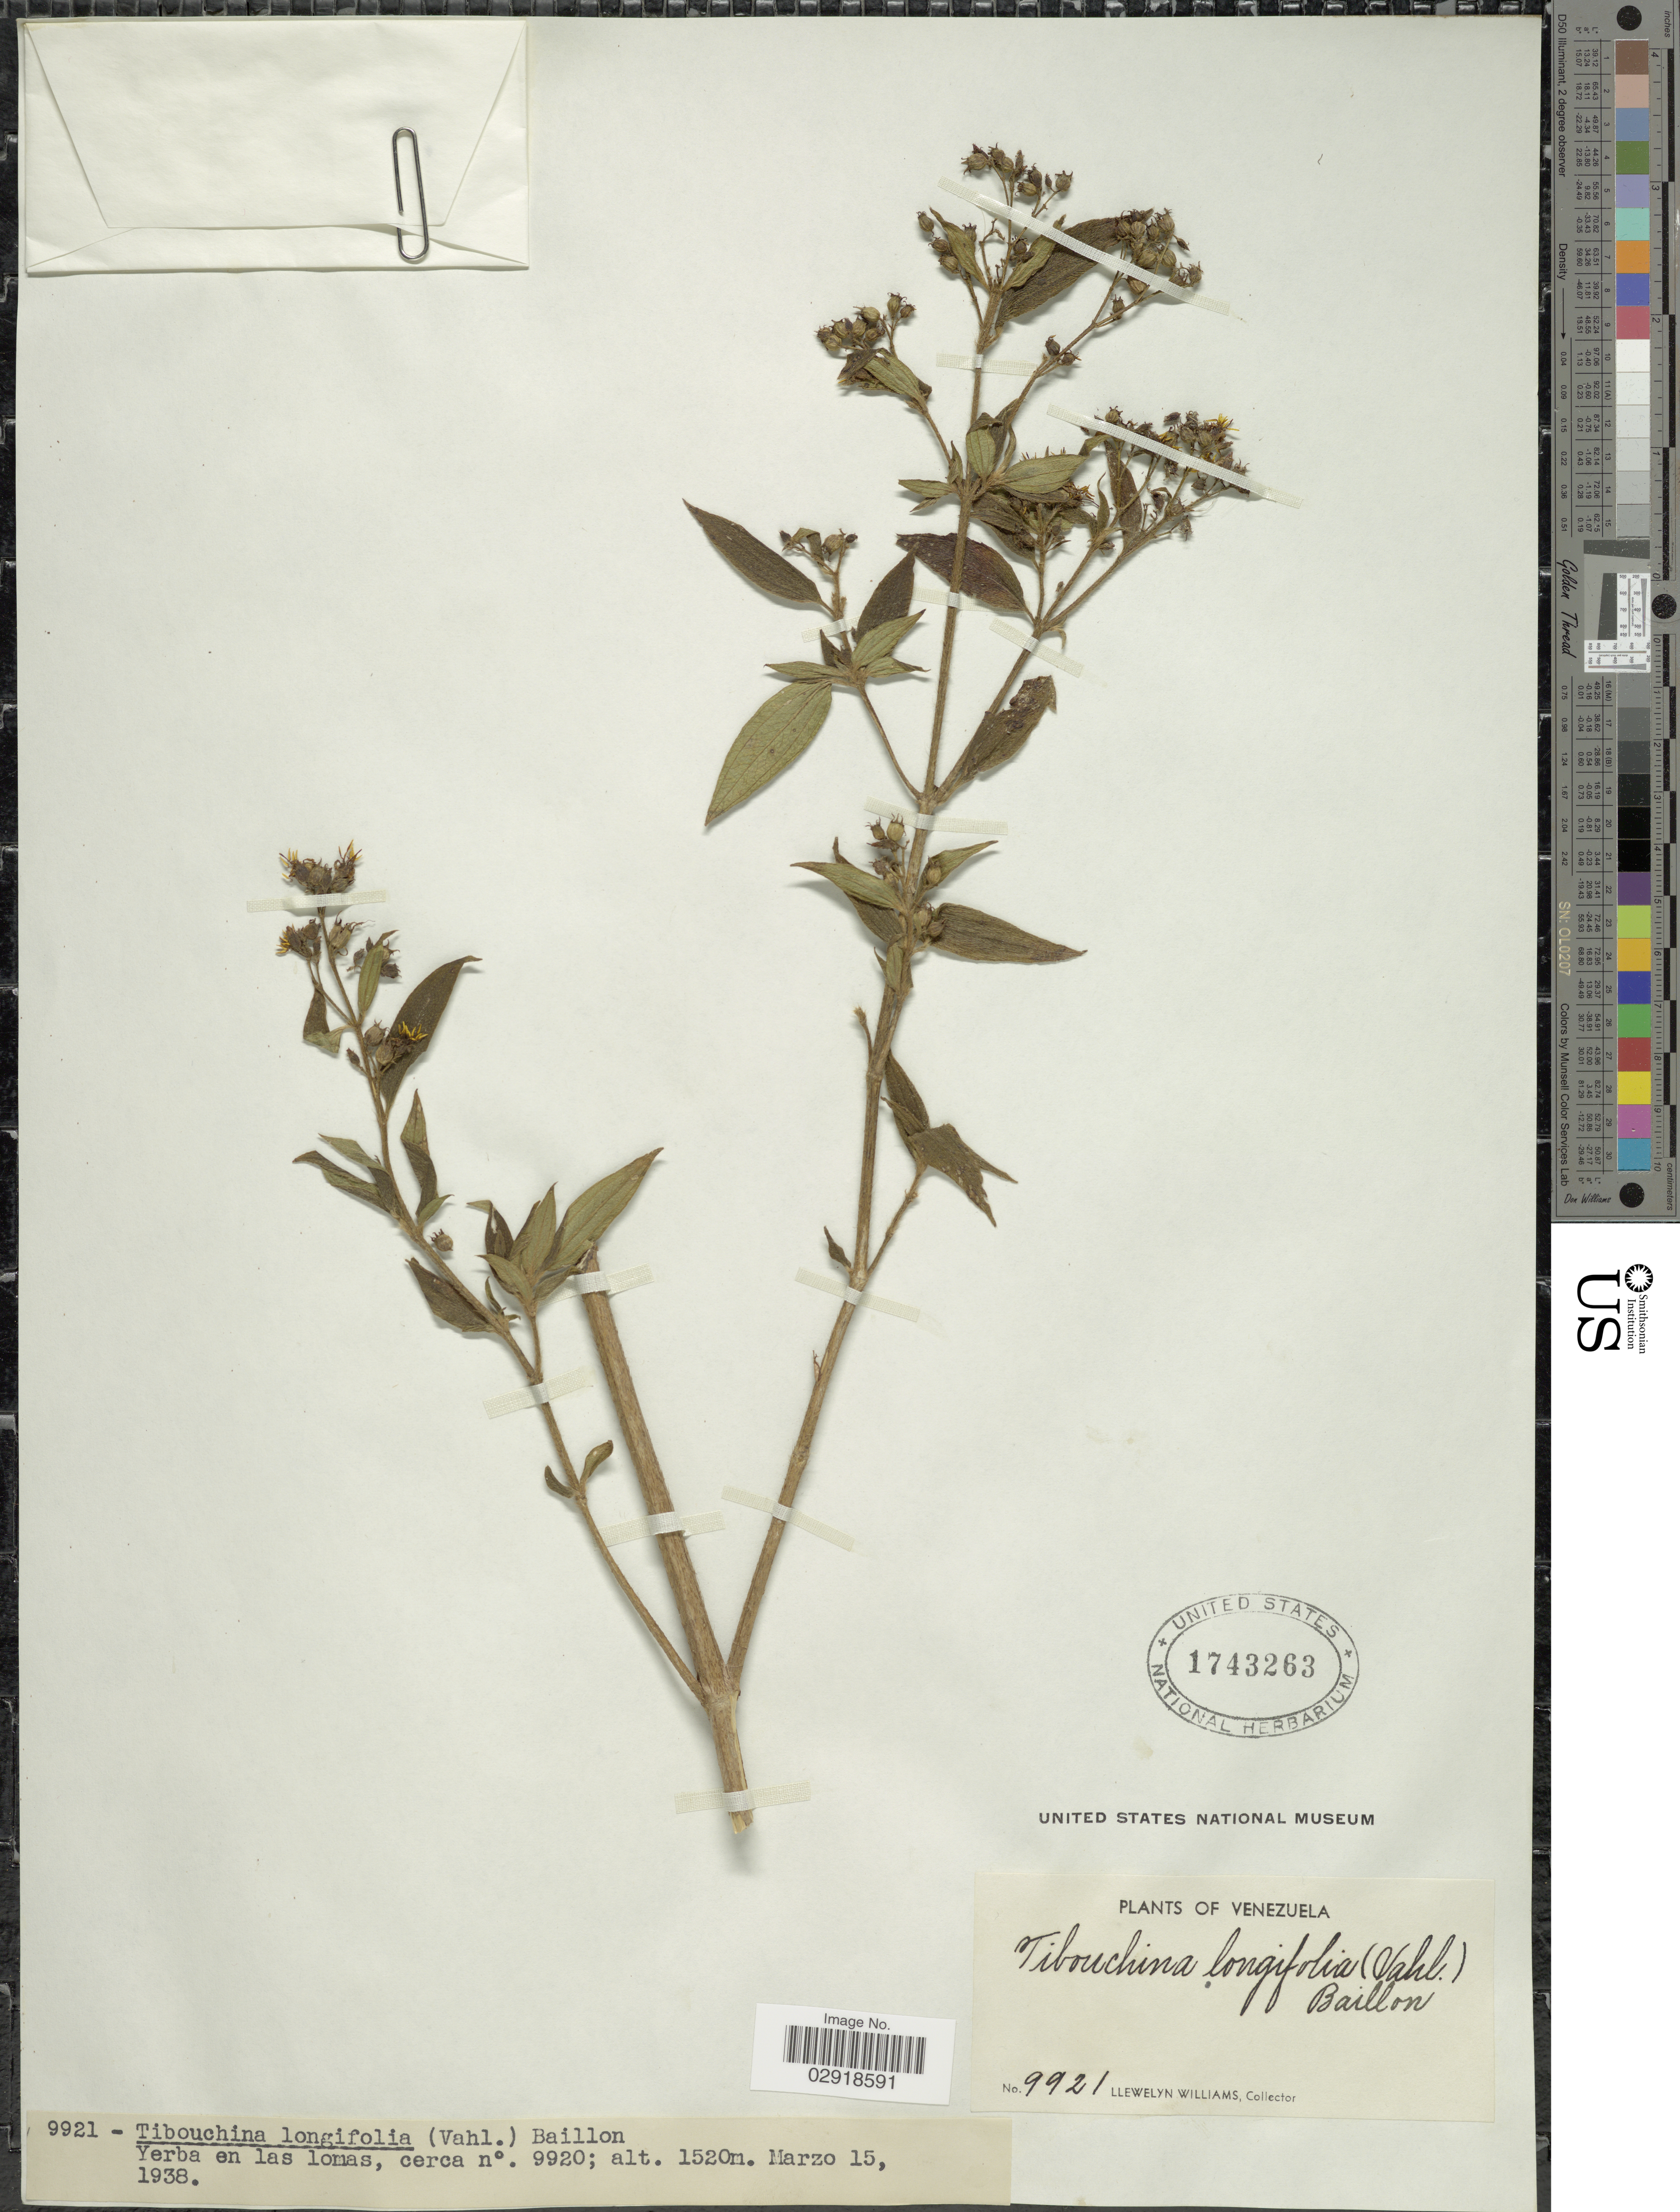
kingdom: Plantae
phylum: Tracheophyta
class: Magnoliopsida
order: Myrtales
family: Melastomataceae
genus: Chaetogastra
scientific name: Chaetogastra longifolia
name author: (Vahl) DC.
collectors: Ll. Williams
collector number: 9921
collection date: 1938-03-15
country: Venezuela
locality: Yerba en las lomas.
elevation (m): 1520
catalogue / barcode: US 1743263